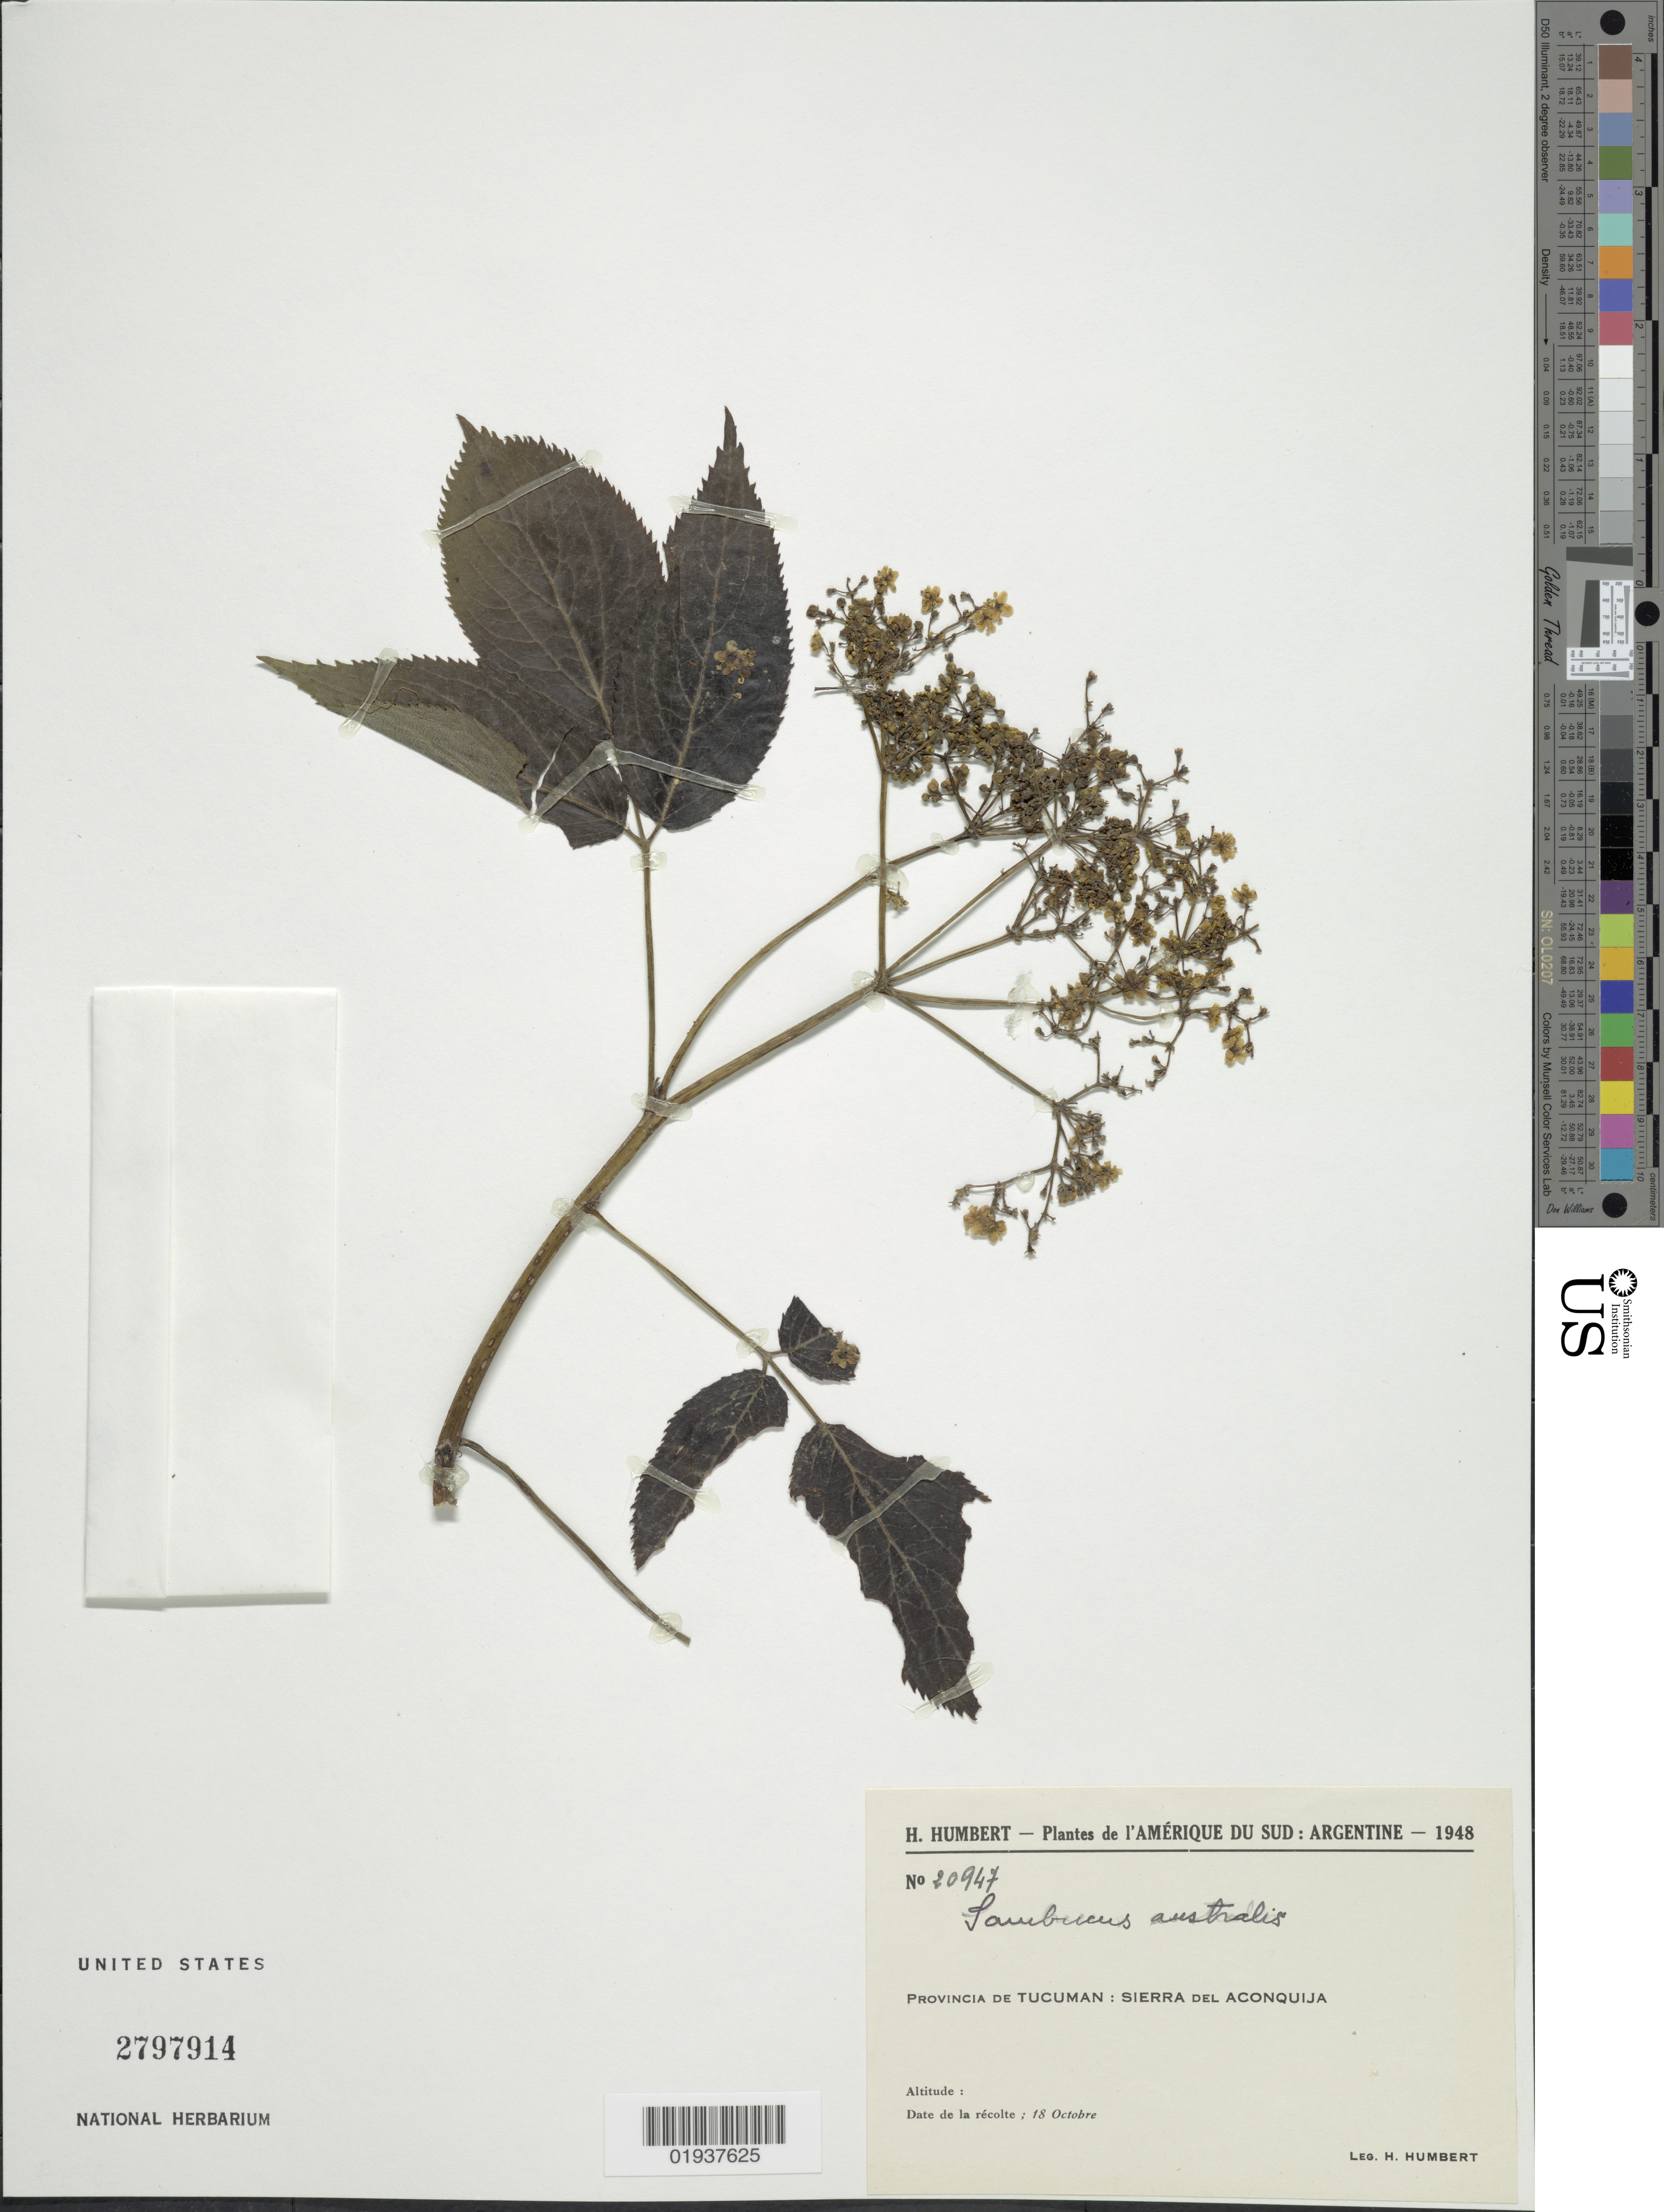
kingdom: Plantae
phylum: Tracheophyta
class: Magnoliopsida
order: Dipsacales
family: Viburnaceae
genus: Sambucus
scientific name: Sambucus australis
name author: Cham. & Schltdl.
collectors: H. Humbert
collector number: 20947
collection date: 1948-10-18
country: Argentina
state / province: Tucuman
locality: Sierra del Aconquija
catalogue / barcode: US 2797914